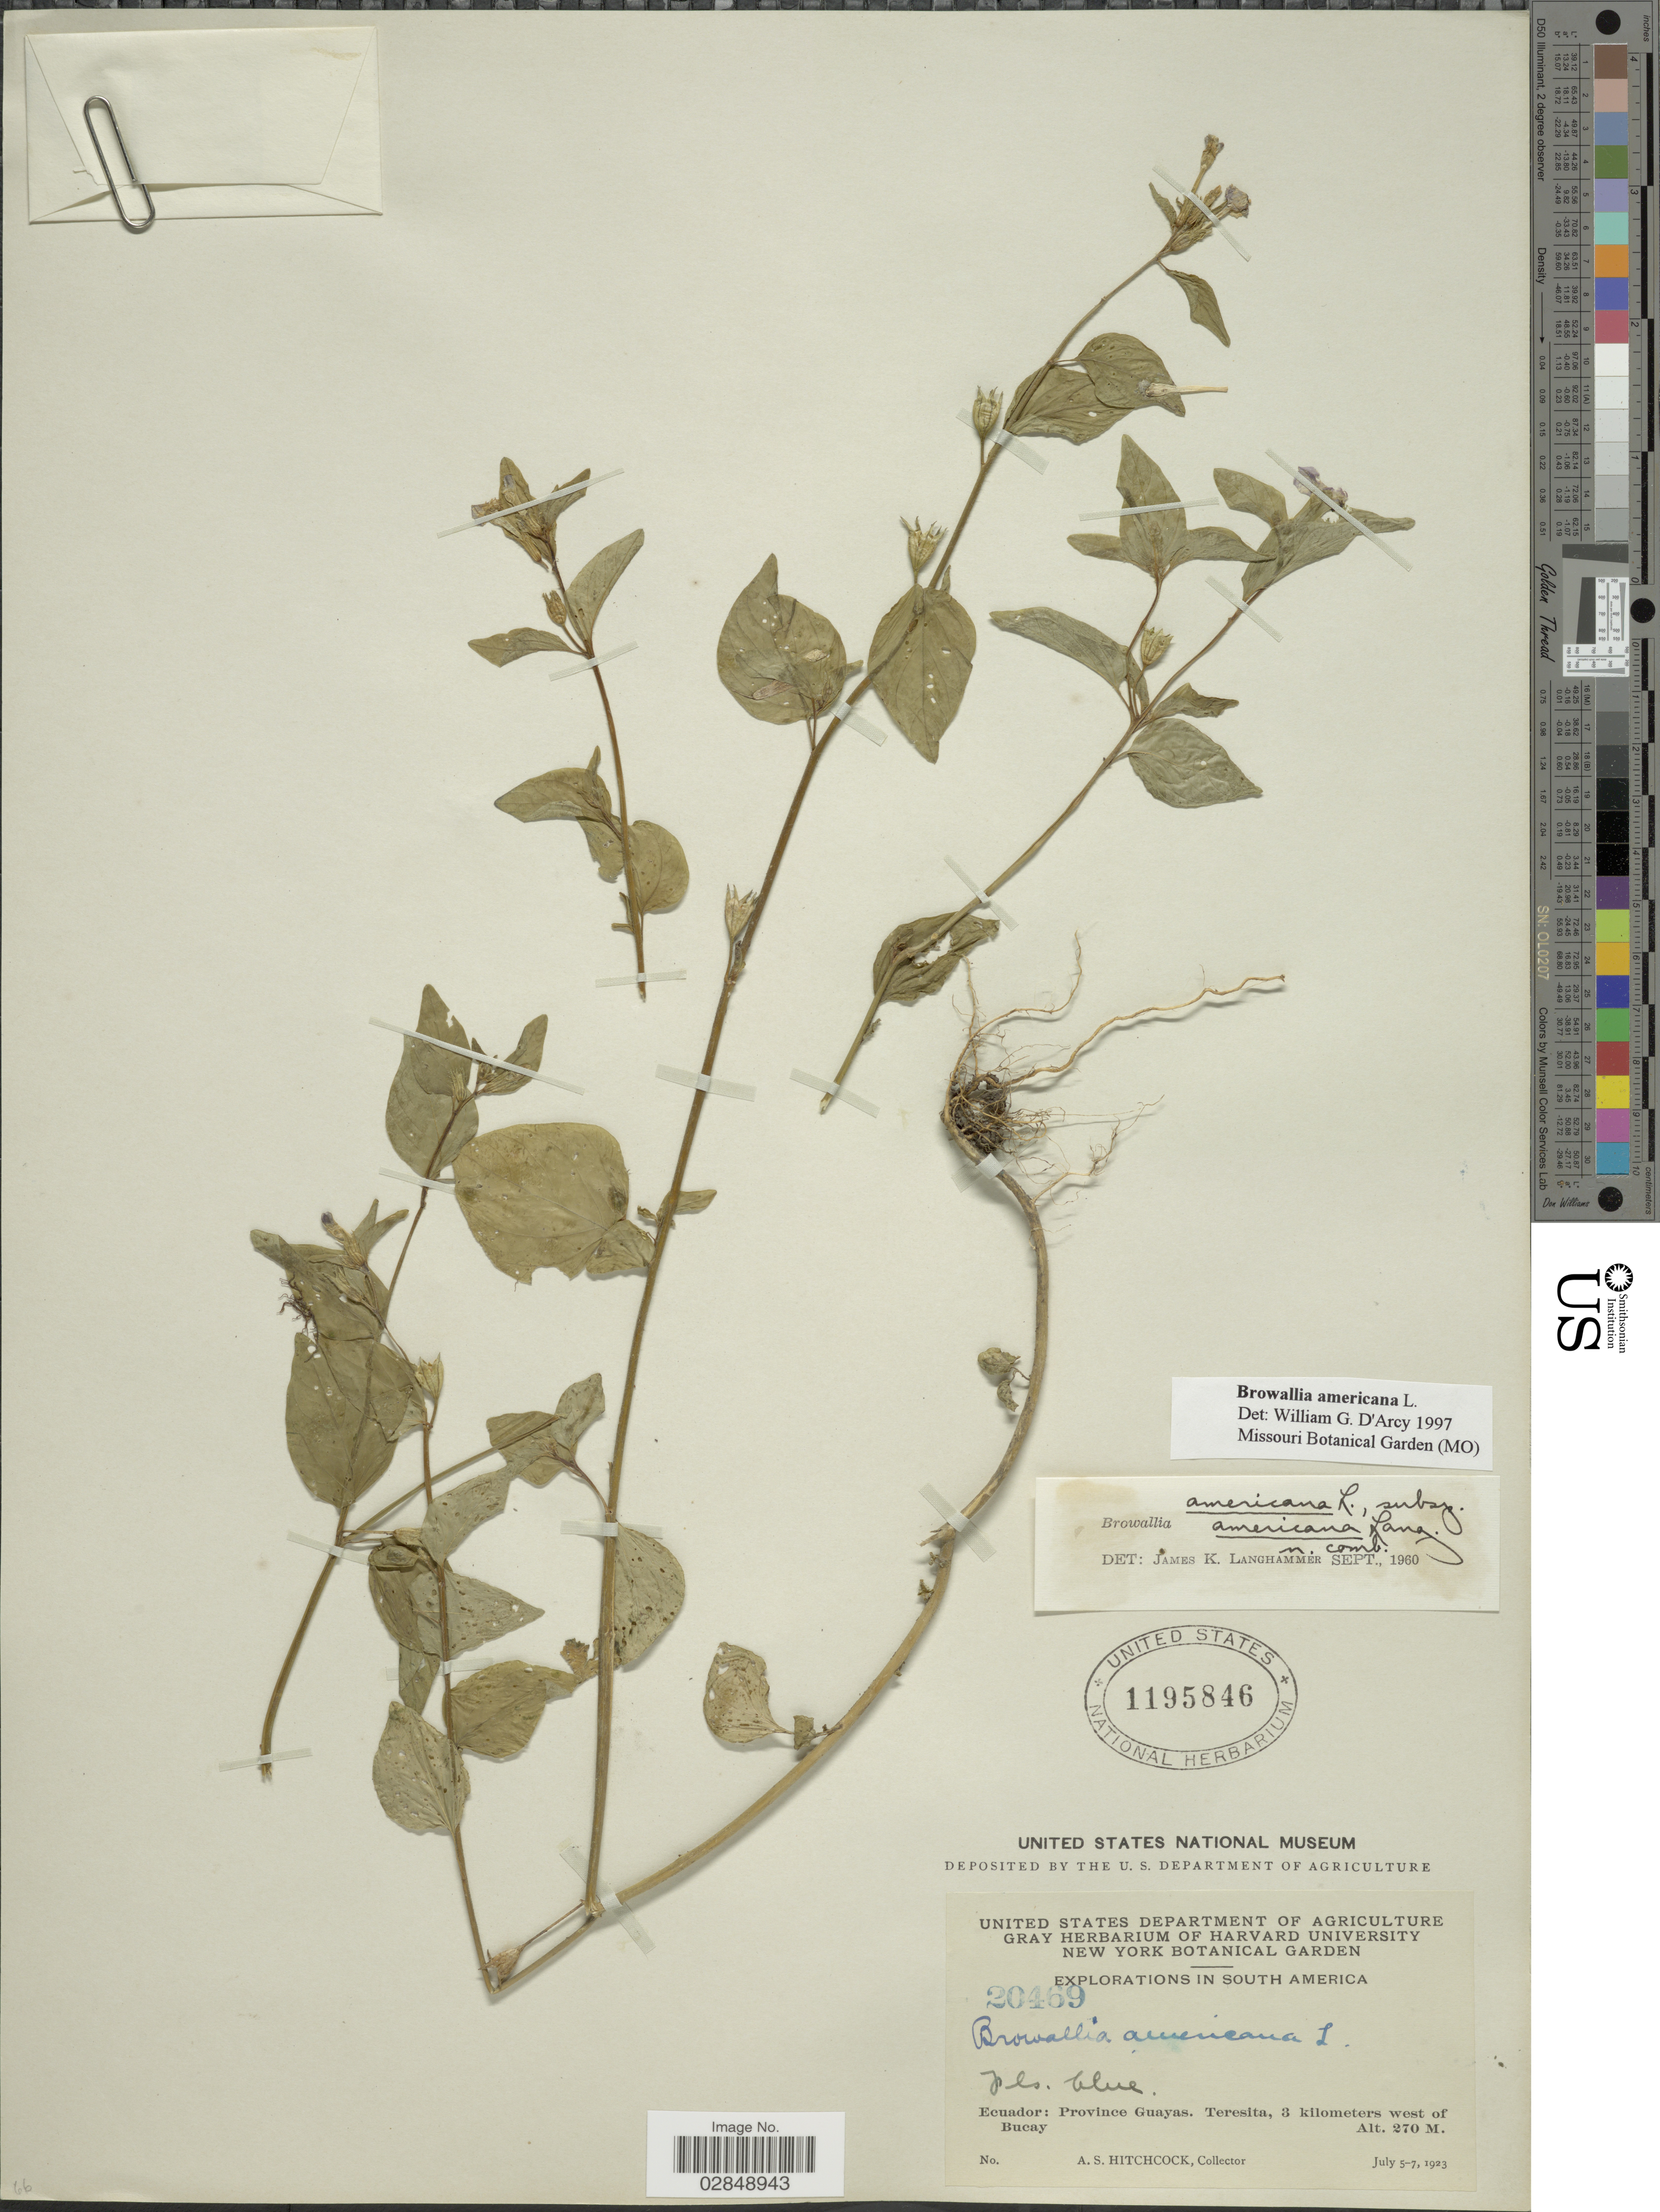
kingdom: Plantae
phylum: Tracheophyta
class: Magnoliopsida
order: Solanales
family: Solanaceae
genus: Browallia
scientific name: Browallia americana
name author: L.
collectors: A. S. Hitchcock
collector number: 20469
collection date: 1923-07-05/1923-07-07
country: Ecuador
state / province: Guayas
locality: Teresita, 3 kilomters west of Bucay.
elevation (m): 270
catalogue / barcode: US 1195846